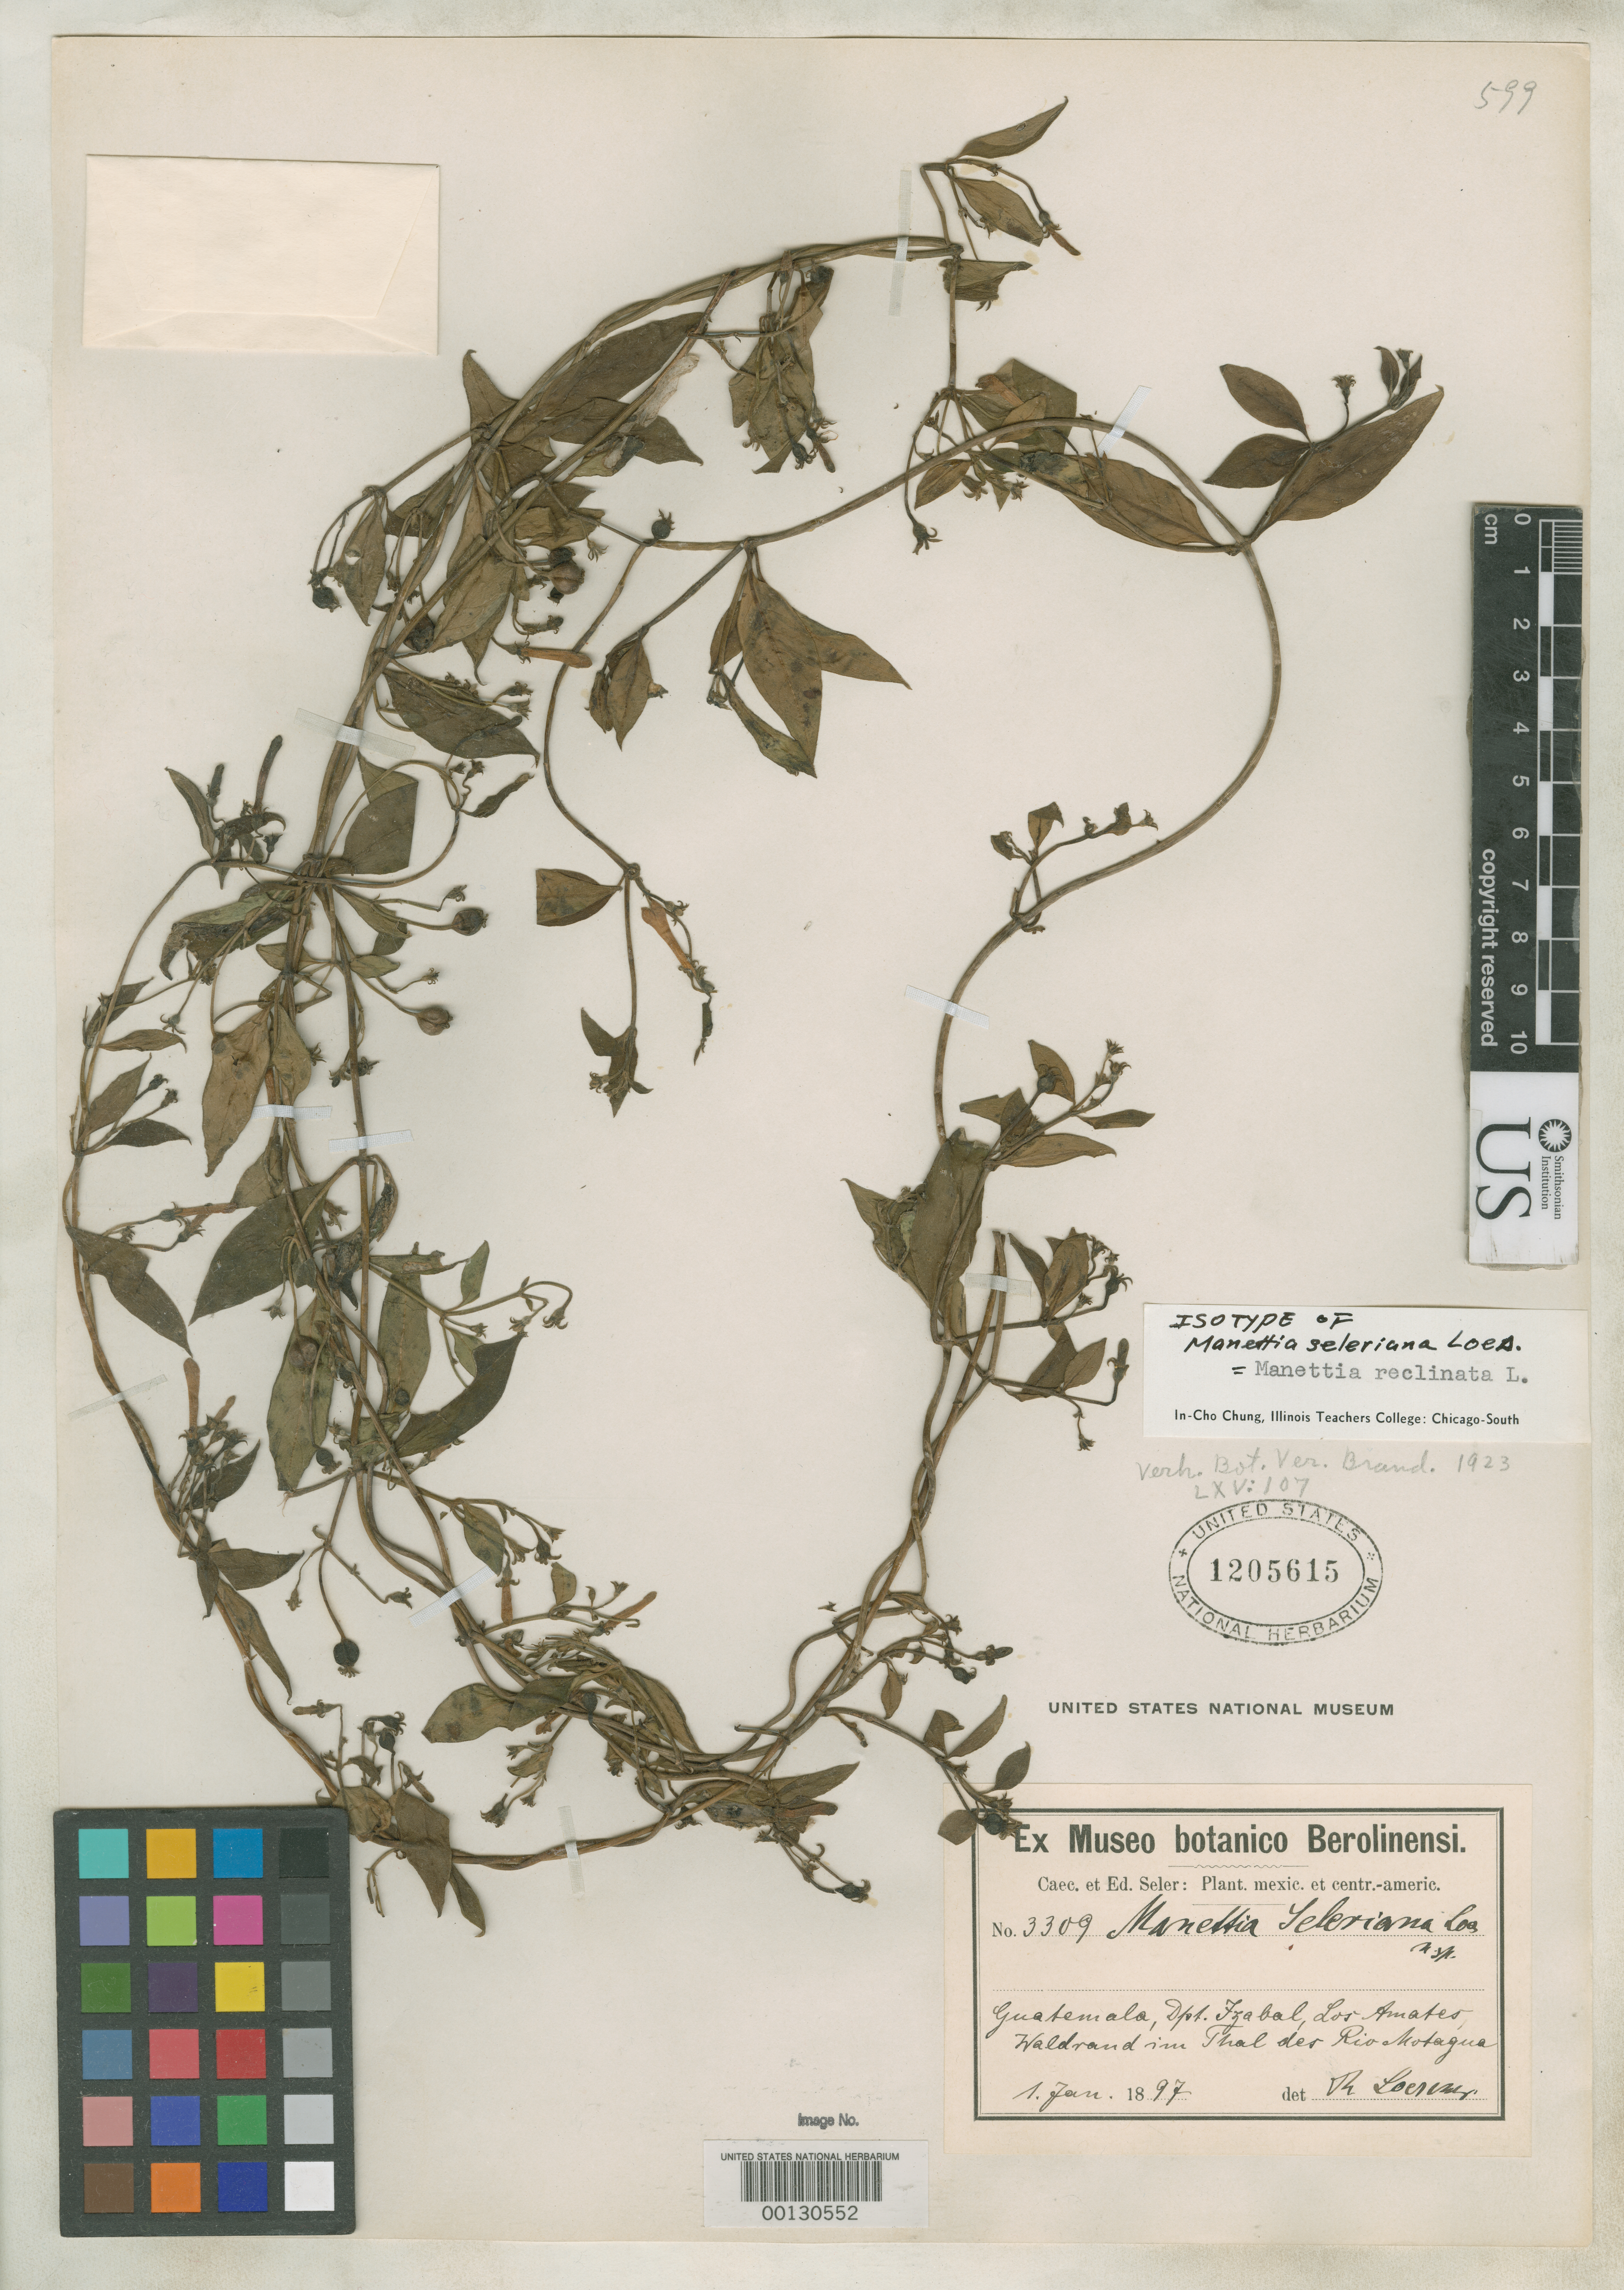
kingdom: Plantae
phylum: Tracheophyta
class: Magnoliopsida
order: Gentianales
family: Rubiaceae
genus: Manettia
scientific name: Manettia seleriana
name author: Loes.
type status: Isotype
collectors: C. Seler & E. Seler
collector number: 3309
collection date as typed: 01 Jan 1897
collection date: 1897-01-01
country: Guatemala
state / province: Izabal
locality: Los Amates.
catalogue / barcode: US 1205615